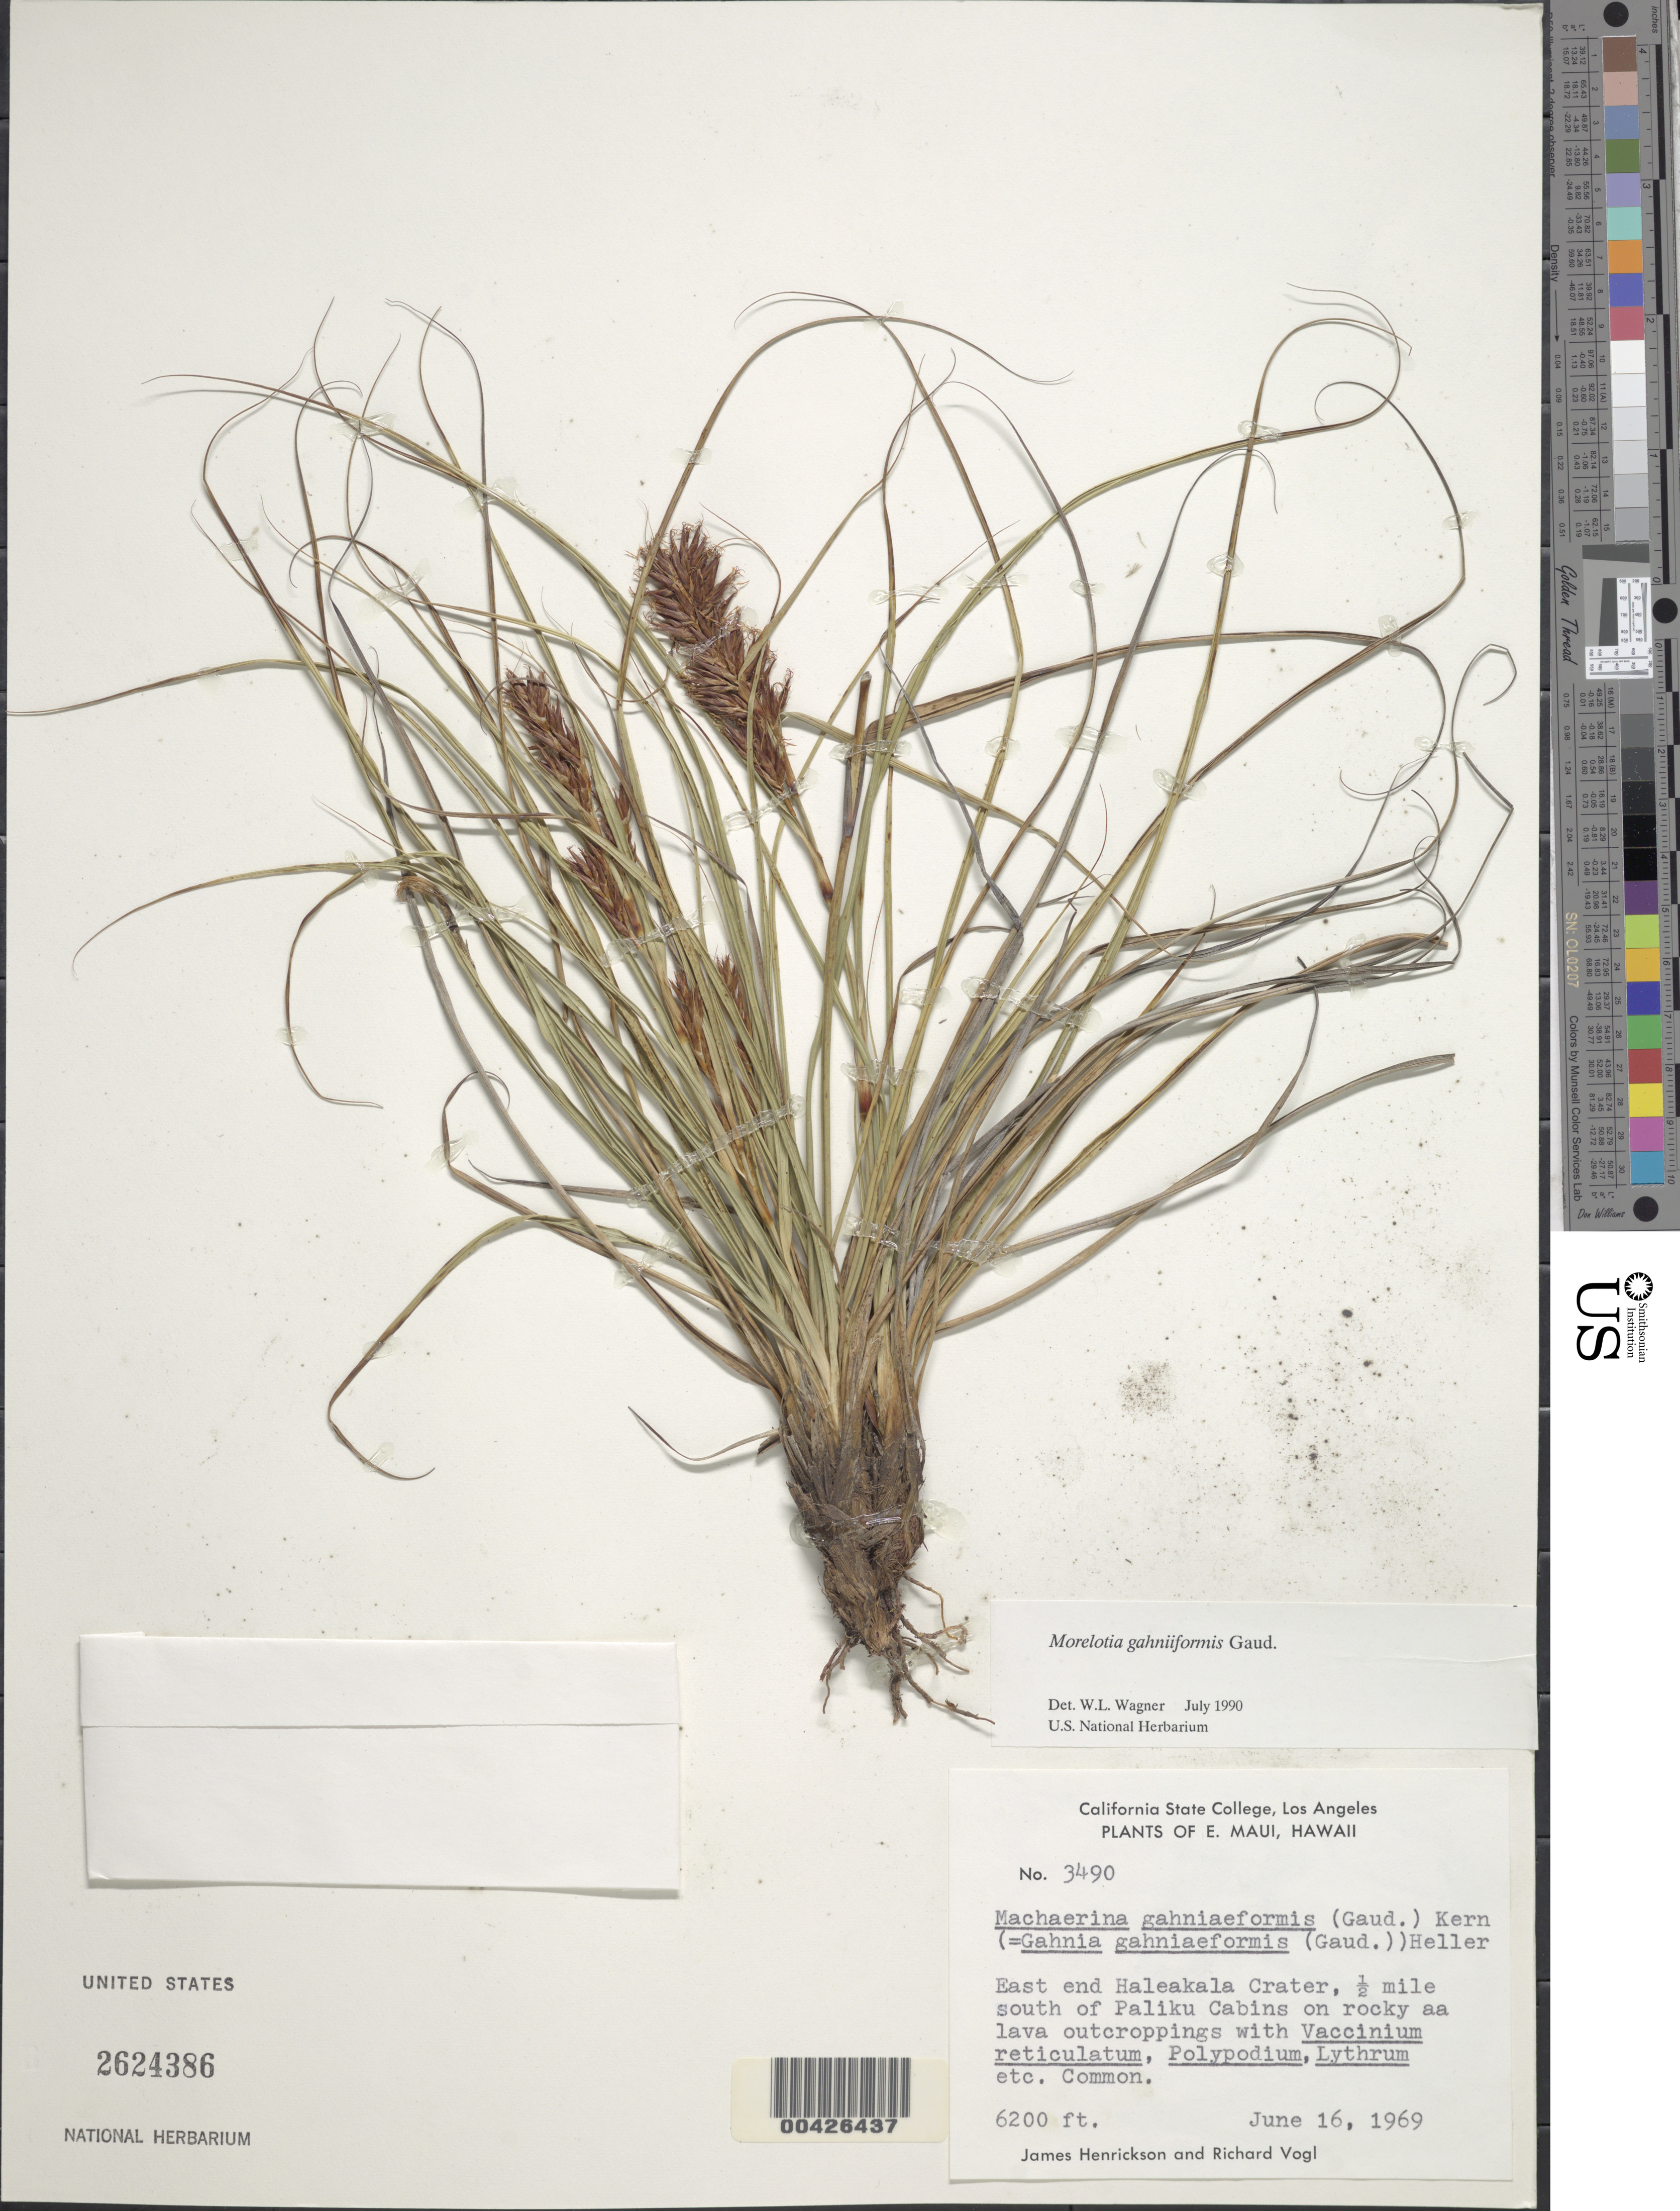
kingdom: Plantae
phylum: Tracheophyta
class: Liliopsida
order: Poales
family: Cyperaceae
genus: Morelotia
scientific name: Morelotia gahniiformis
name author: Gaudich.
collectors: J. S. Henrickson & R. Vogl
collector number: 3490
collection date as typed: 16 Jun 1969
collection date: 1969-06-16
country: United States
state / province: Hawaii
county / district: Maui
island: Maui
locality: E. Maui: E end Haleakala Crater, 0.5 mi S of Paliku Cabins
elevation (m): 1890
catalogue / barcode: US 2624386